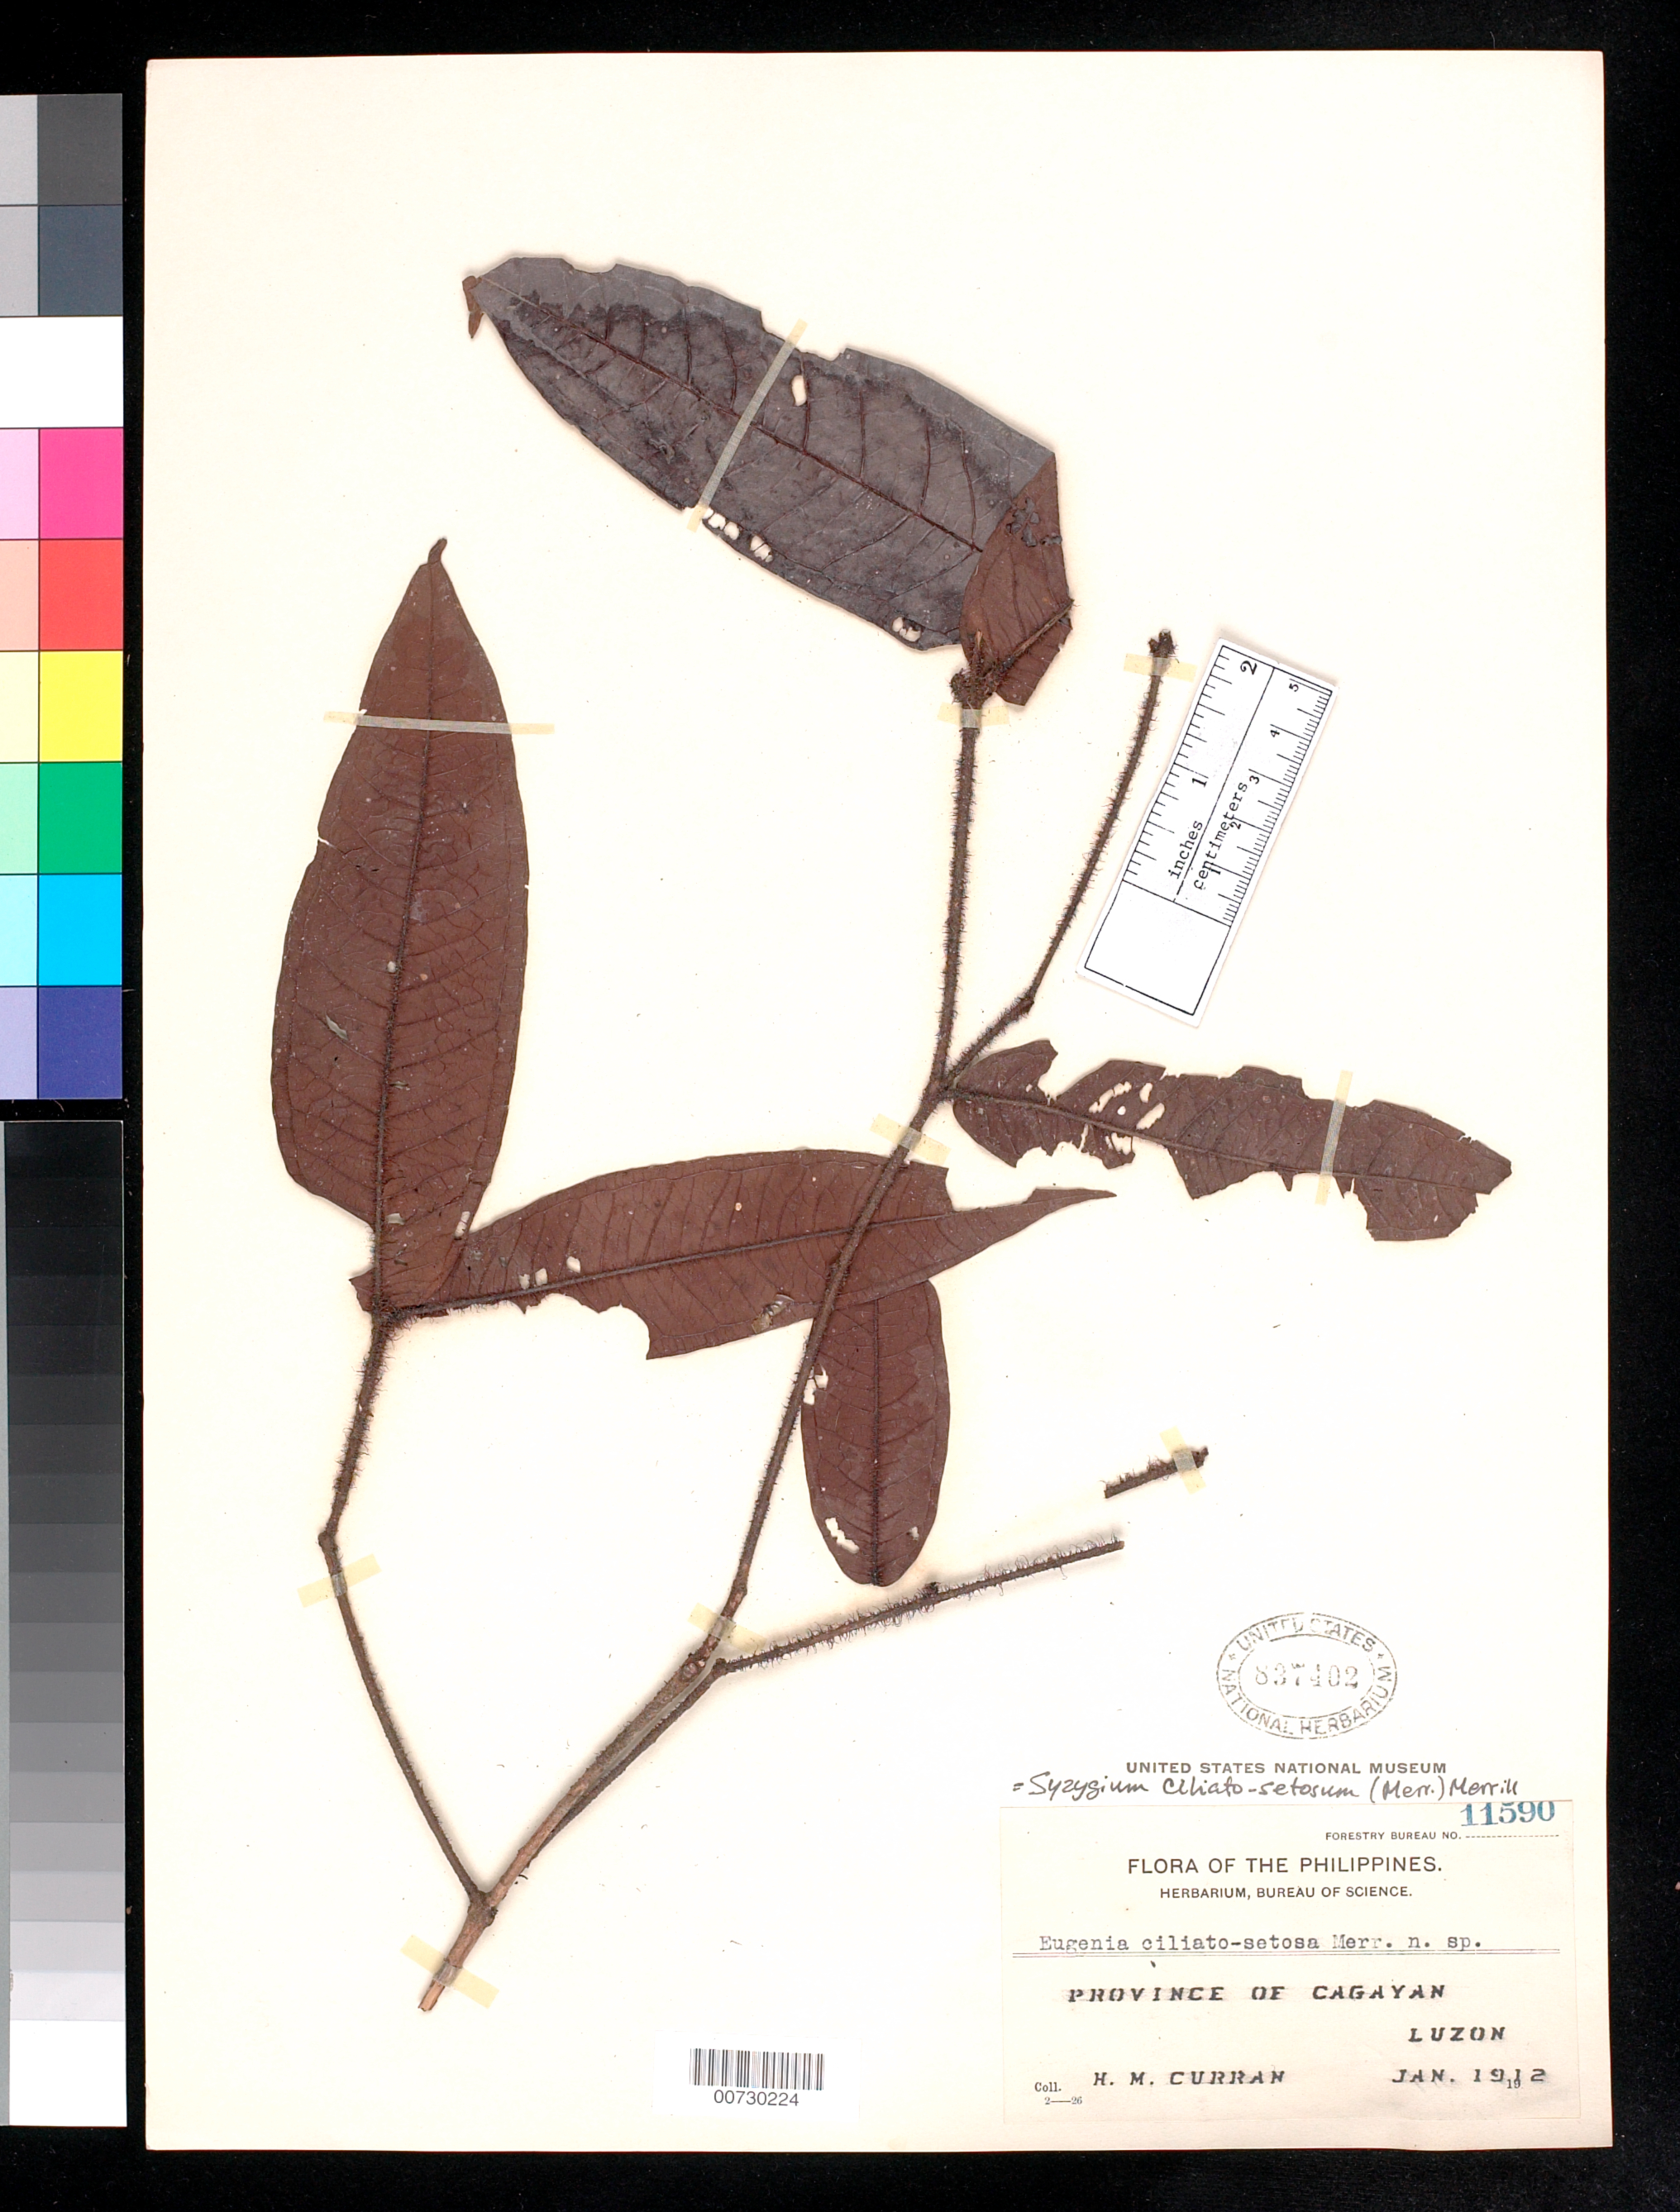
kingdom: Plantae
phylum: Tracheophyta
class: Magnoliopsida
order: Myrtales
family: Myrtaceae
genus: Syzygium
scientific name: Syzygium ciliatosetosum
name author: (Merr.) Merr.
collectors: H. M. Curran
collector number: For. Bur. 11590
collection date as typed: Jan 1912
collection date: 1912-01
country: Philippines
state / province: Cagayan Valley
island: Luzon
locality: Cagayan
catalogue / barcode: US 837402